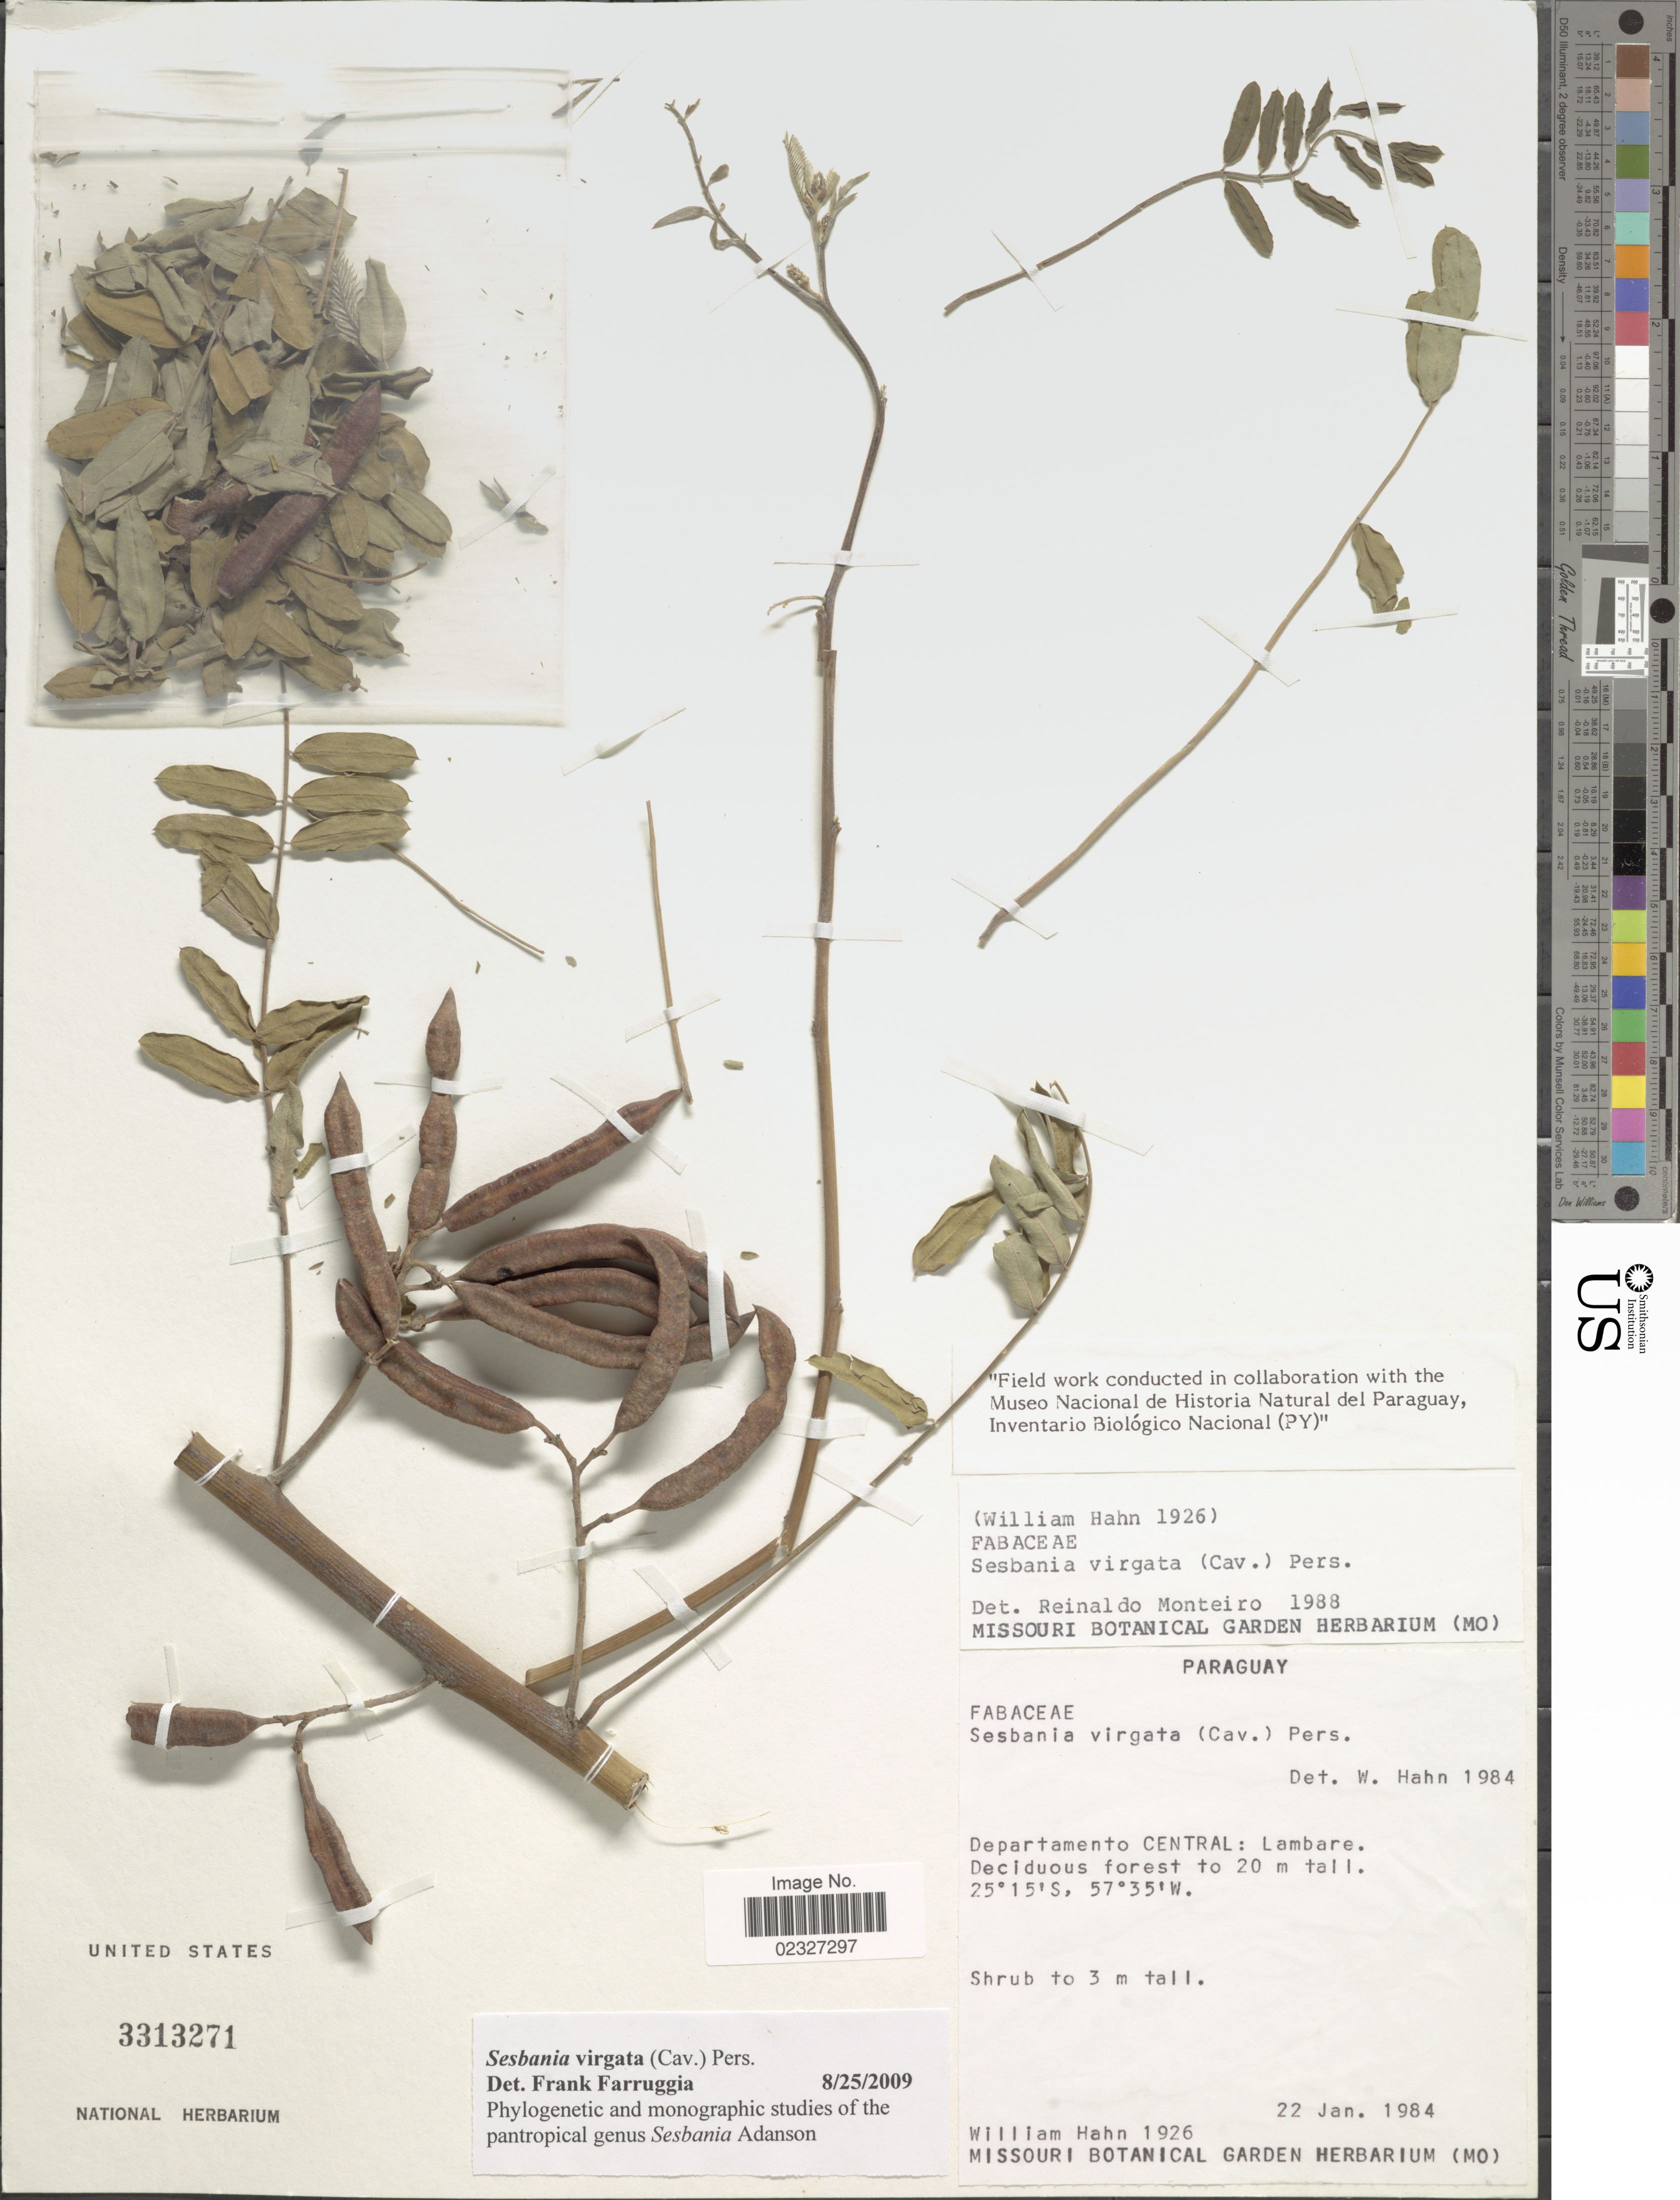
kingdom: Plantae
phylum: Tracheophyta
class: Magnoliopsida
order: Fabales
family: Fabaceae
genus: Sesbania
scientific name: Sesbania virgata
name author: (Cav.) Pers.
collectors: W. Hahn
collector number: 1926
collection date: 1984-01-22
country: Paraguay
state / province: Central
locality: Lambare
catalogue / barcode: US 3313271